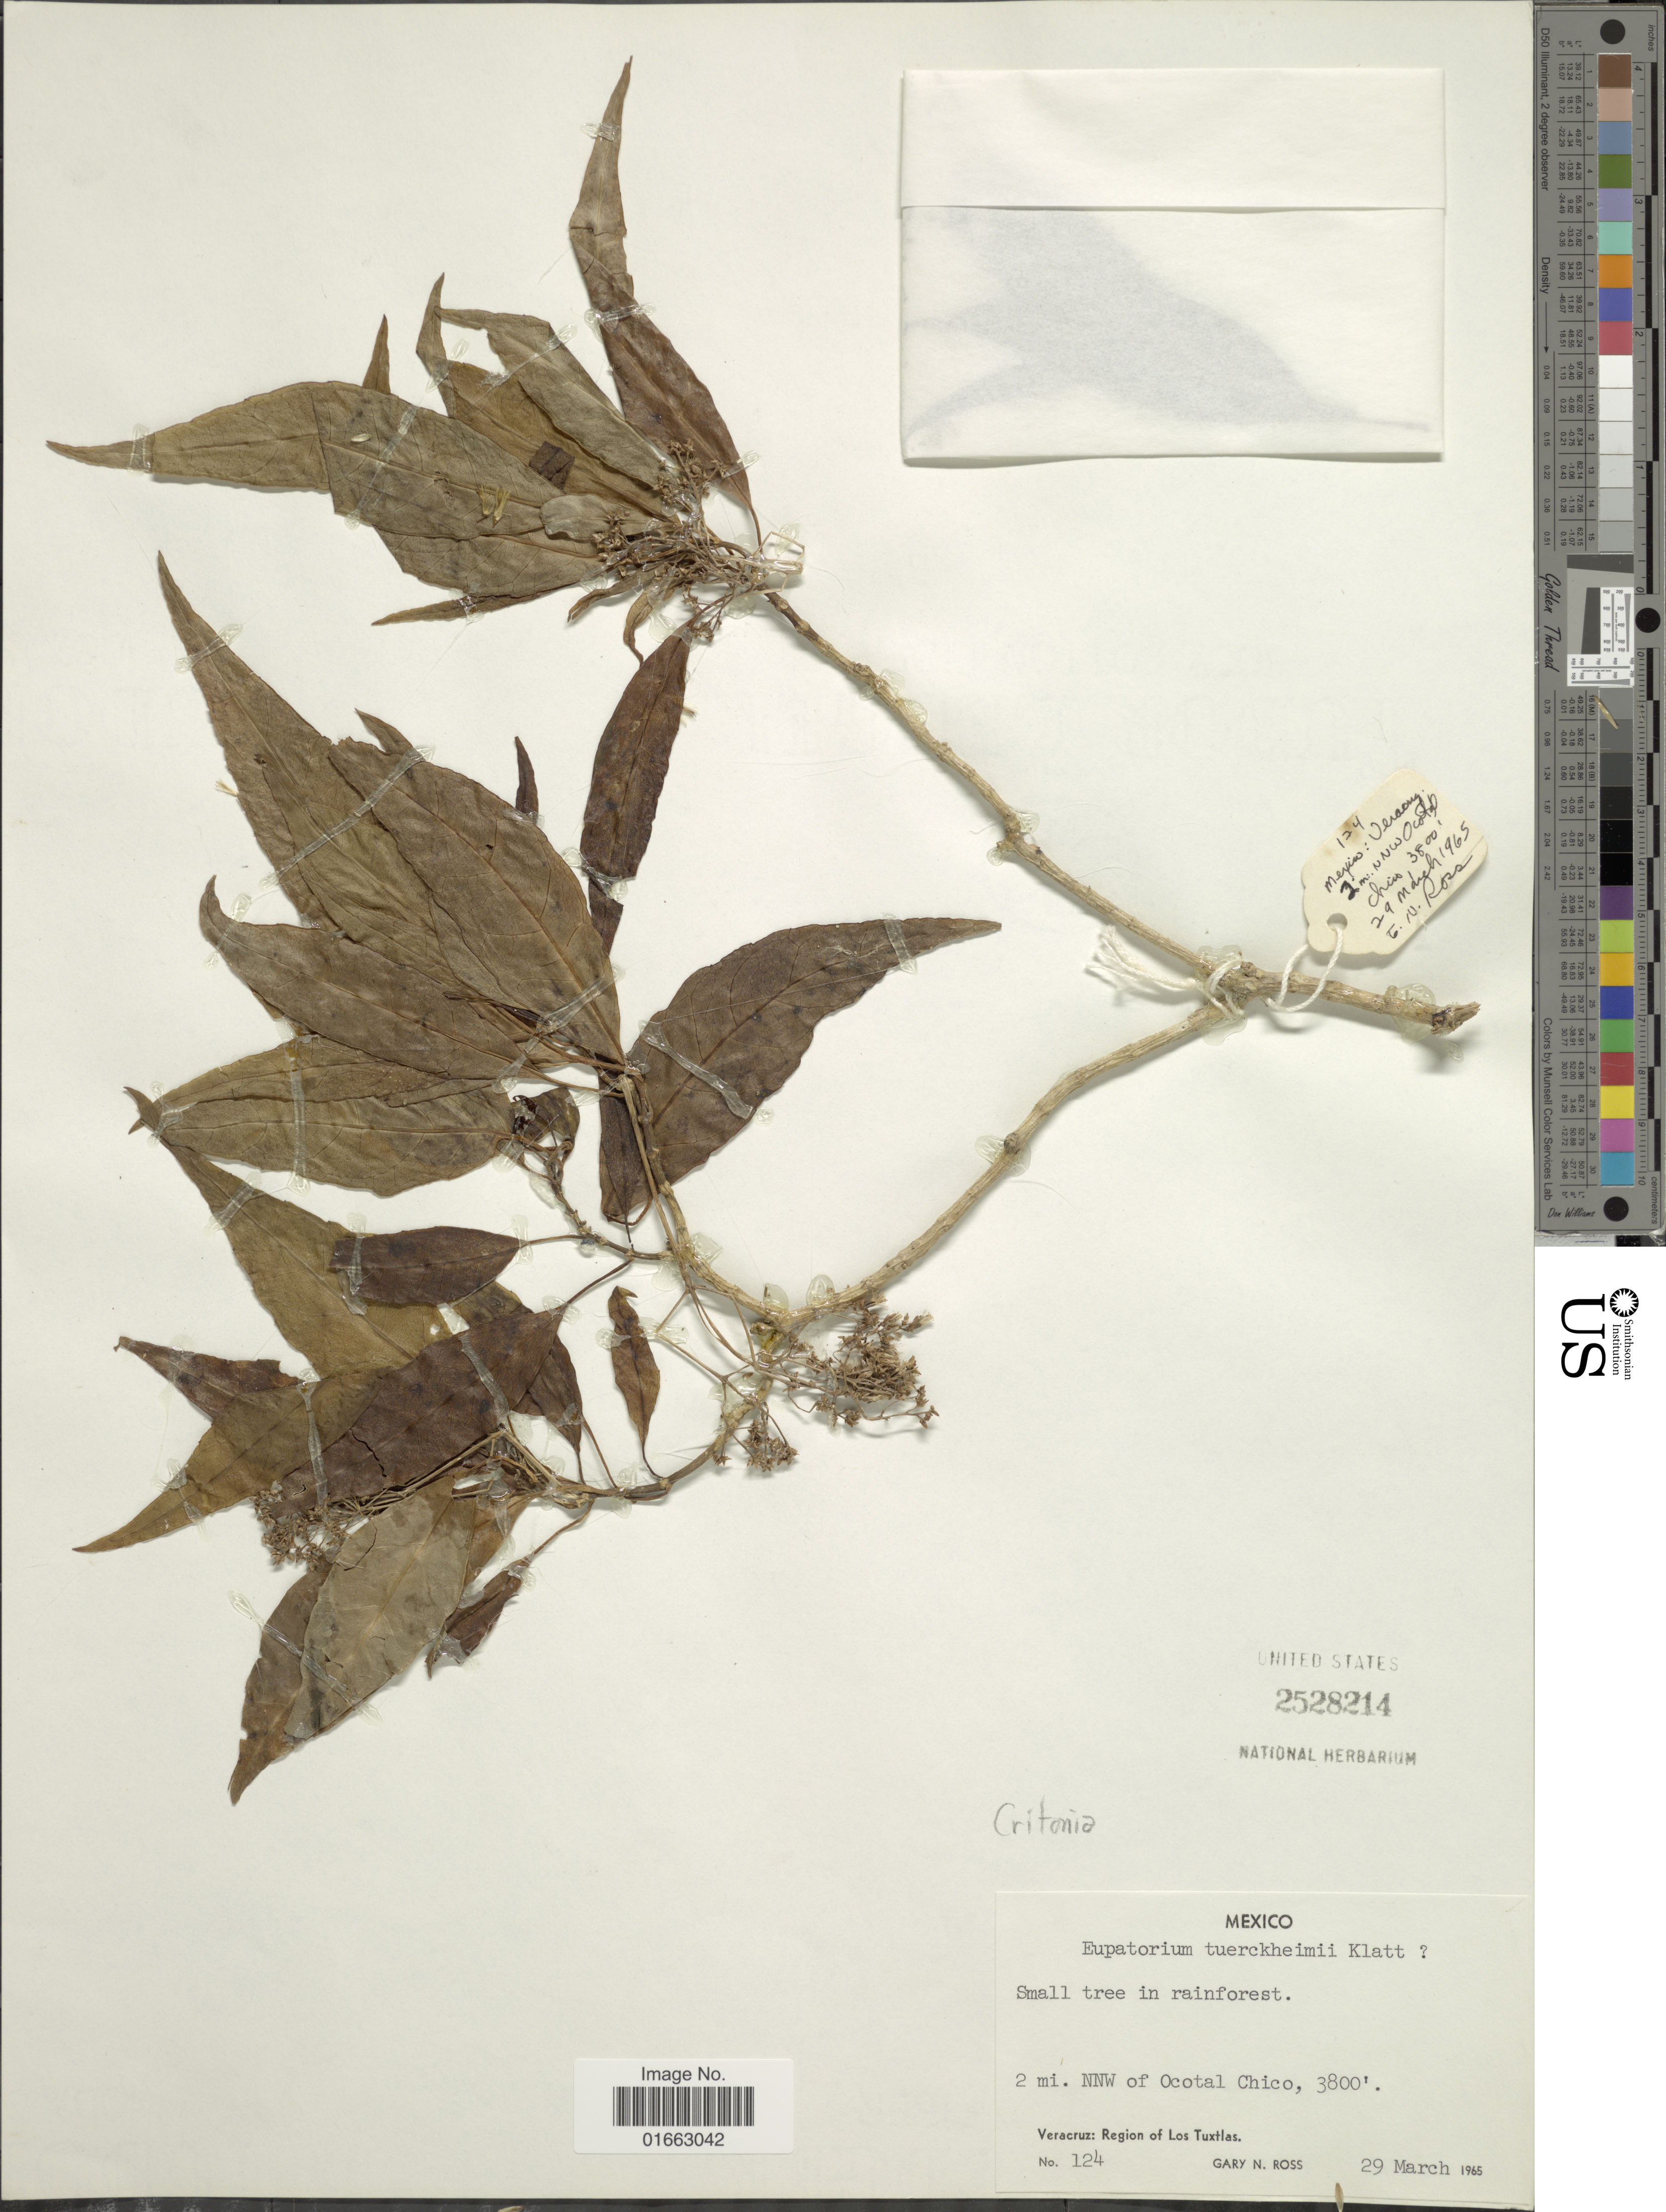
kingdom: Plantae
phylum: Tracheophyta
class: Magnoliopsida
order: Asterales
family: Asteraceae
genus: Critonia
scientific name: Critonia sp.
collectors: G. N. Ross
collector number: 124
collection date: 1965-03-29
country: Mexico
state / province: Veracruz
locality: Small tree in rainforest, 2 mi. NNW of Ocotal Chico, Region of Los Tuxtlas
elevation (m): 1158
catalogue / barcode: US 2528214